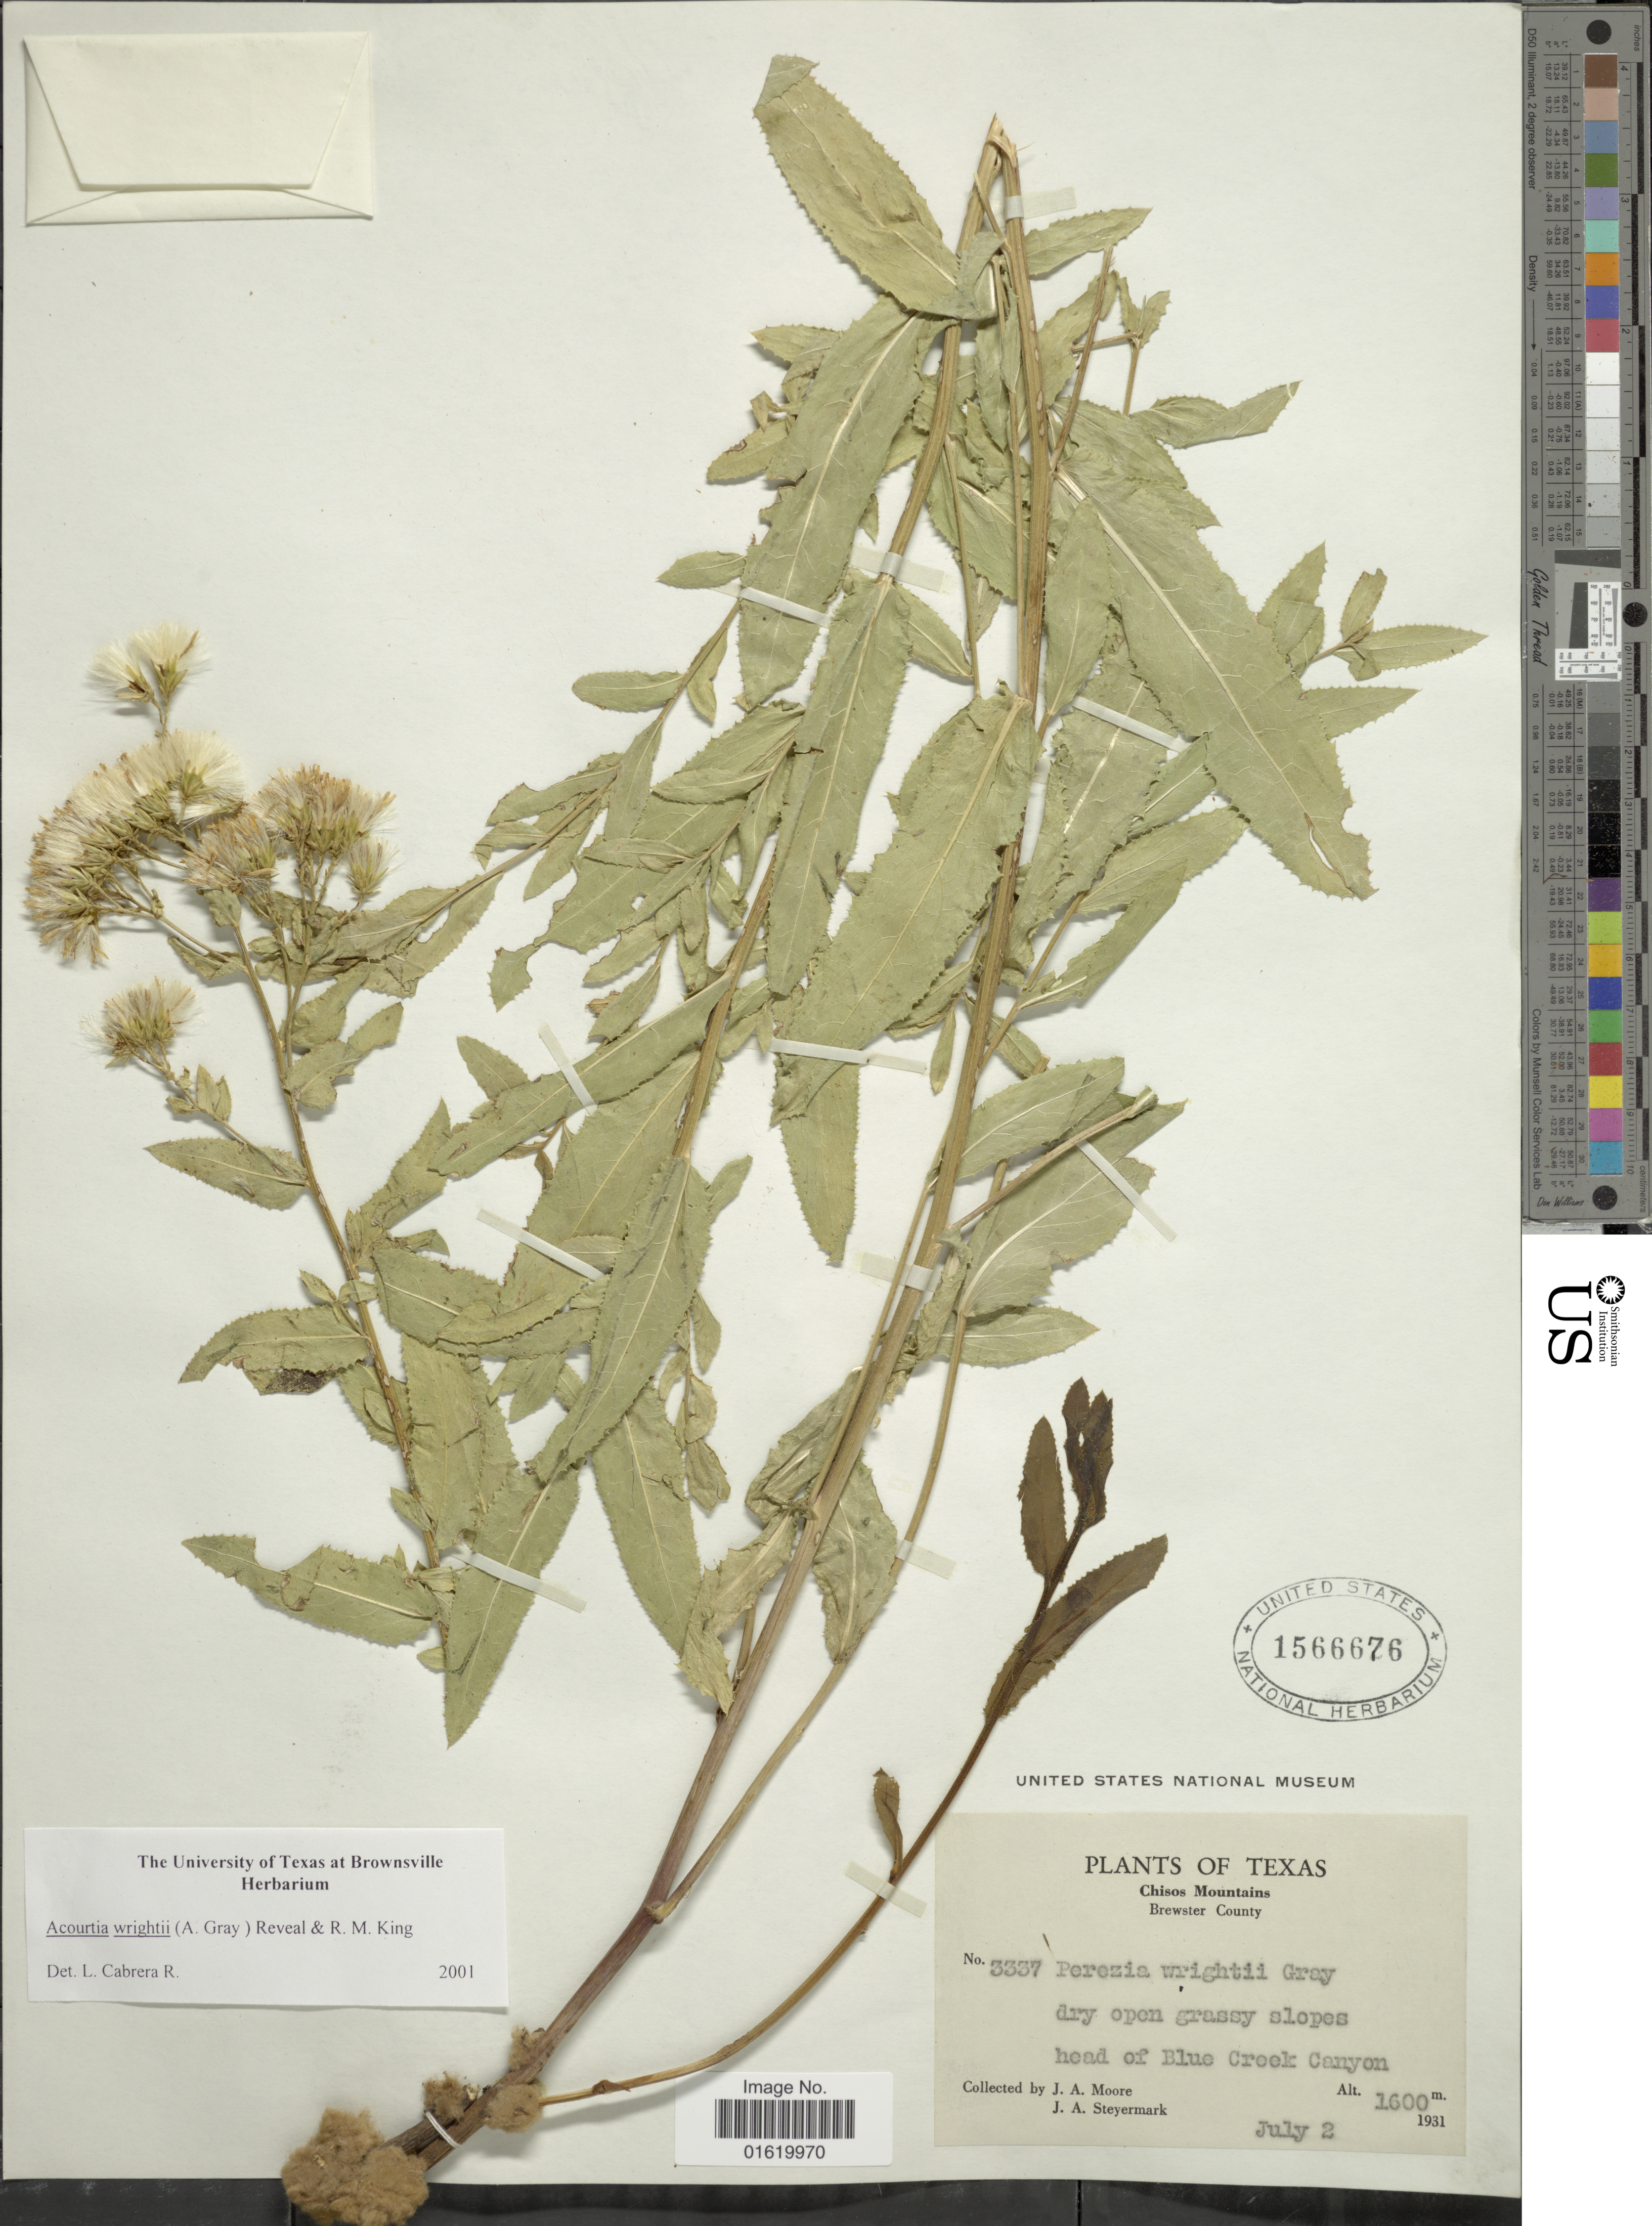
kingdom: Plantae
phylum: Tracheophyta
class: Magnoliopsida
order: Asterales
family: Asteraceae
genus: Acourtia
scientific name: Acourtia wrightii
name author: (A. Gray) Reveal & R.M. King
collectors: J. A. Moore & J. Steyermark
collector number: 3337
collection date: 1931-07-02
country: United States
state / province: Texas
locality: Chisos Mountains, Brewster County, dry open grassy slopes, head of the Blue Creek Canyon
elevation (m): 1600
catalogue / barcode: US 1566676